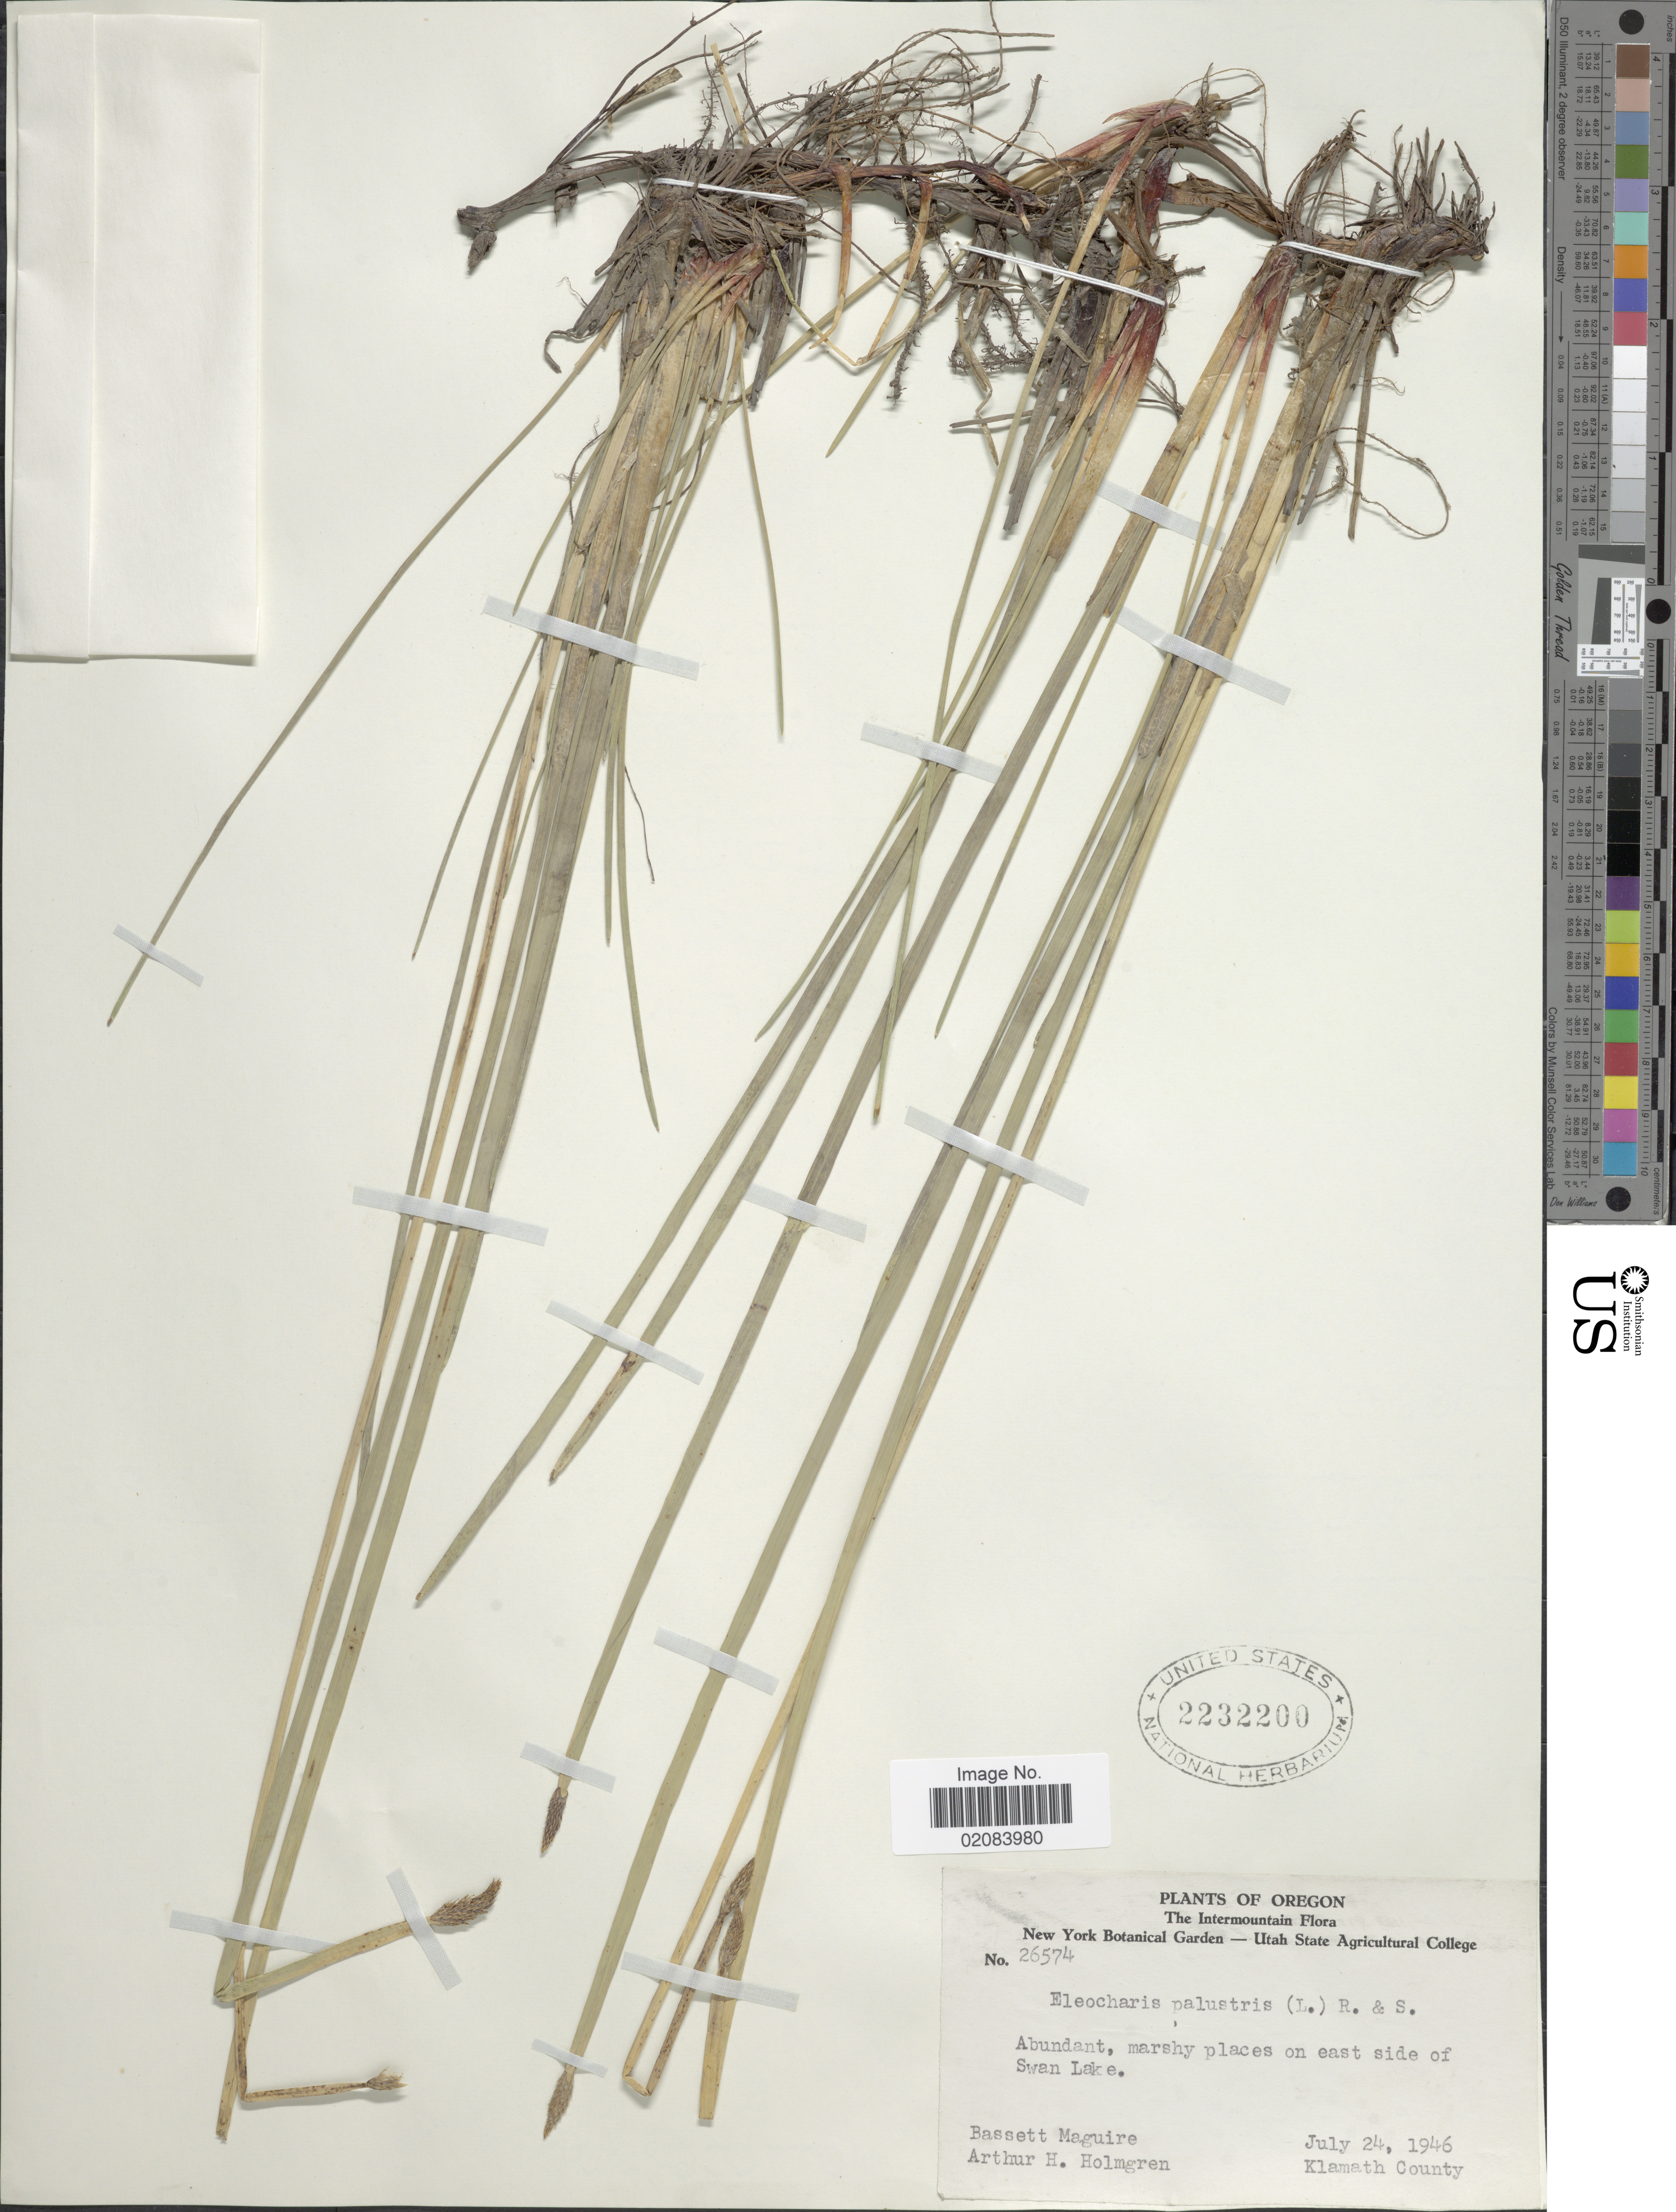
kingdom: Plantae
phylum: Tracheophyta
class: Liliopsida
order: Poales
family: Cyperaceae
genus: Eleocharis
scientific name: Eleocharis palustris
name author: (L.) Roem. & Schult.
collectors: B. Maguire & A. H. Holmgren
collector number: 26574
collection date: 1946-07-24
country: United States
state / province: Oregon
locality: Intermountain, Klamath county. East side of Swan Lake.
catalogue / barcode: US 2232200